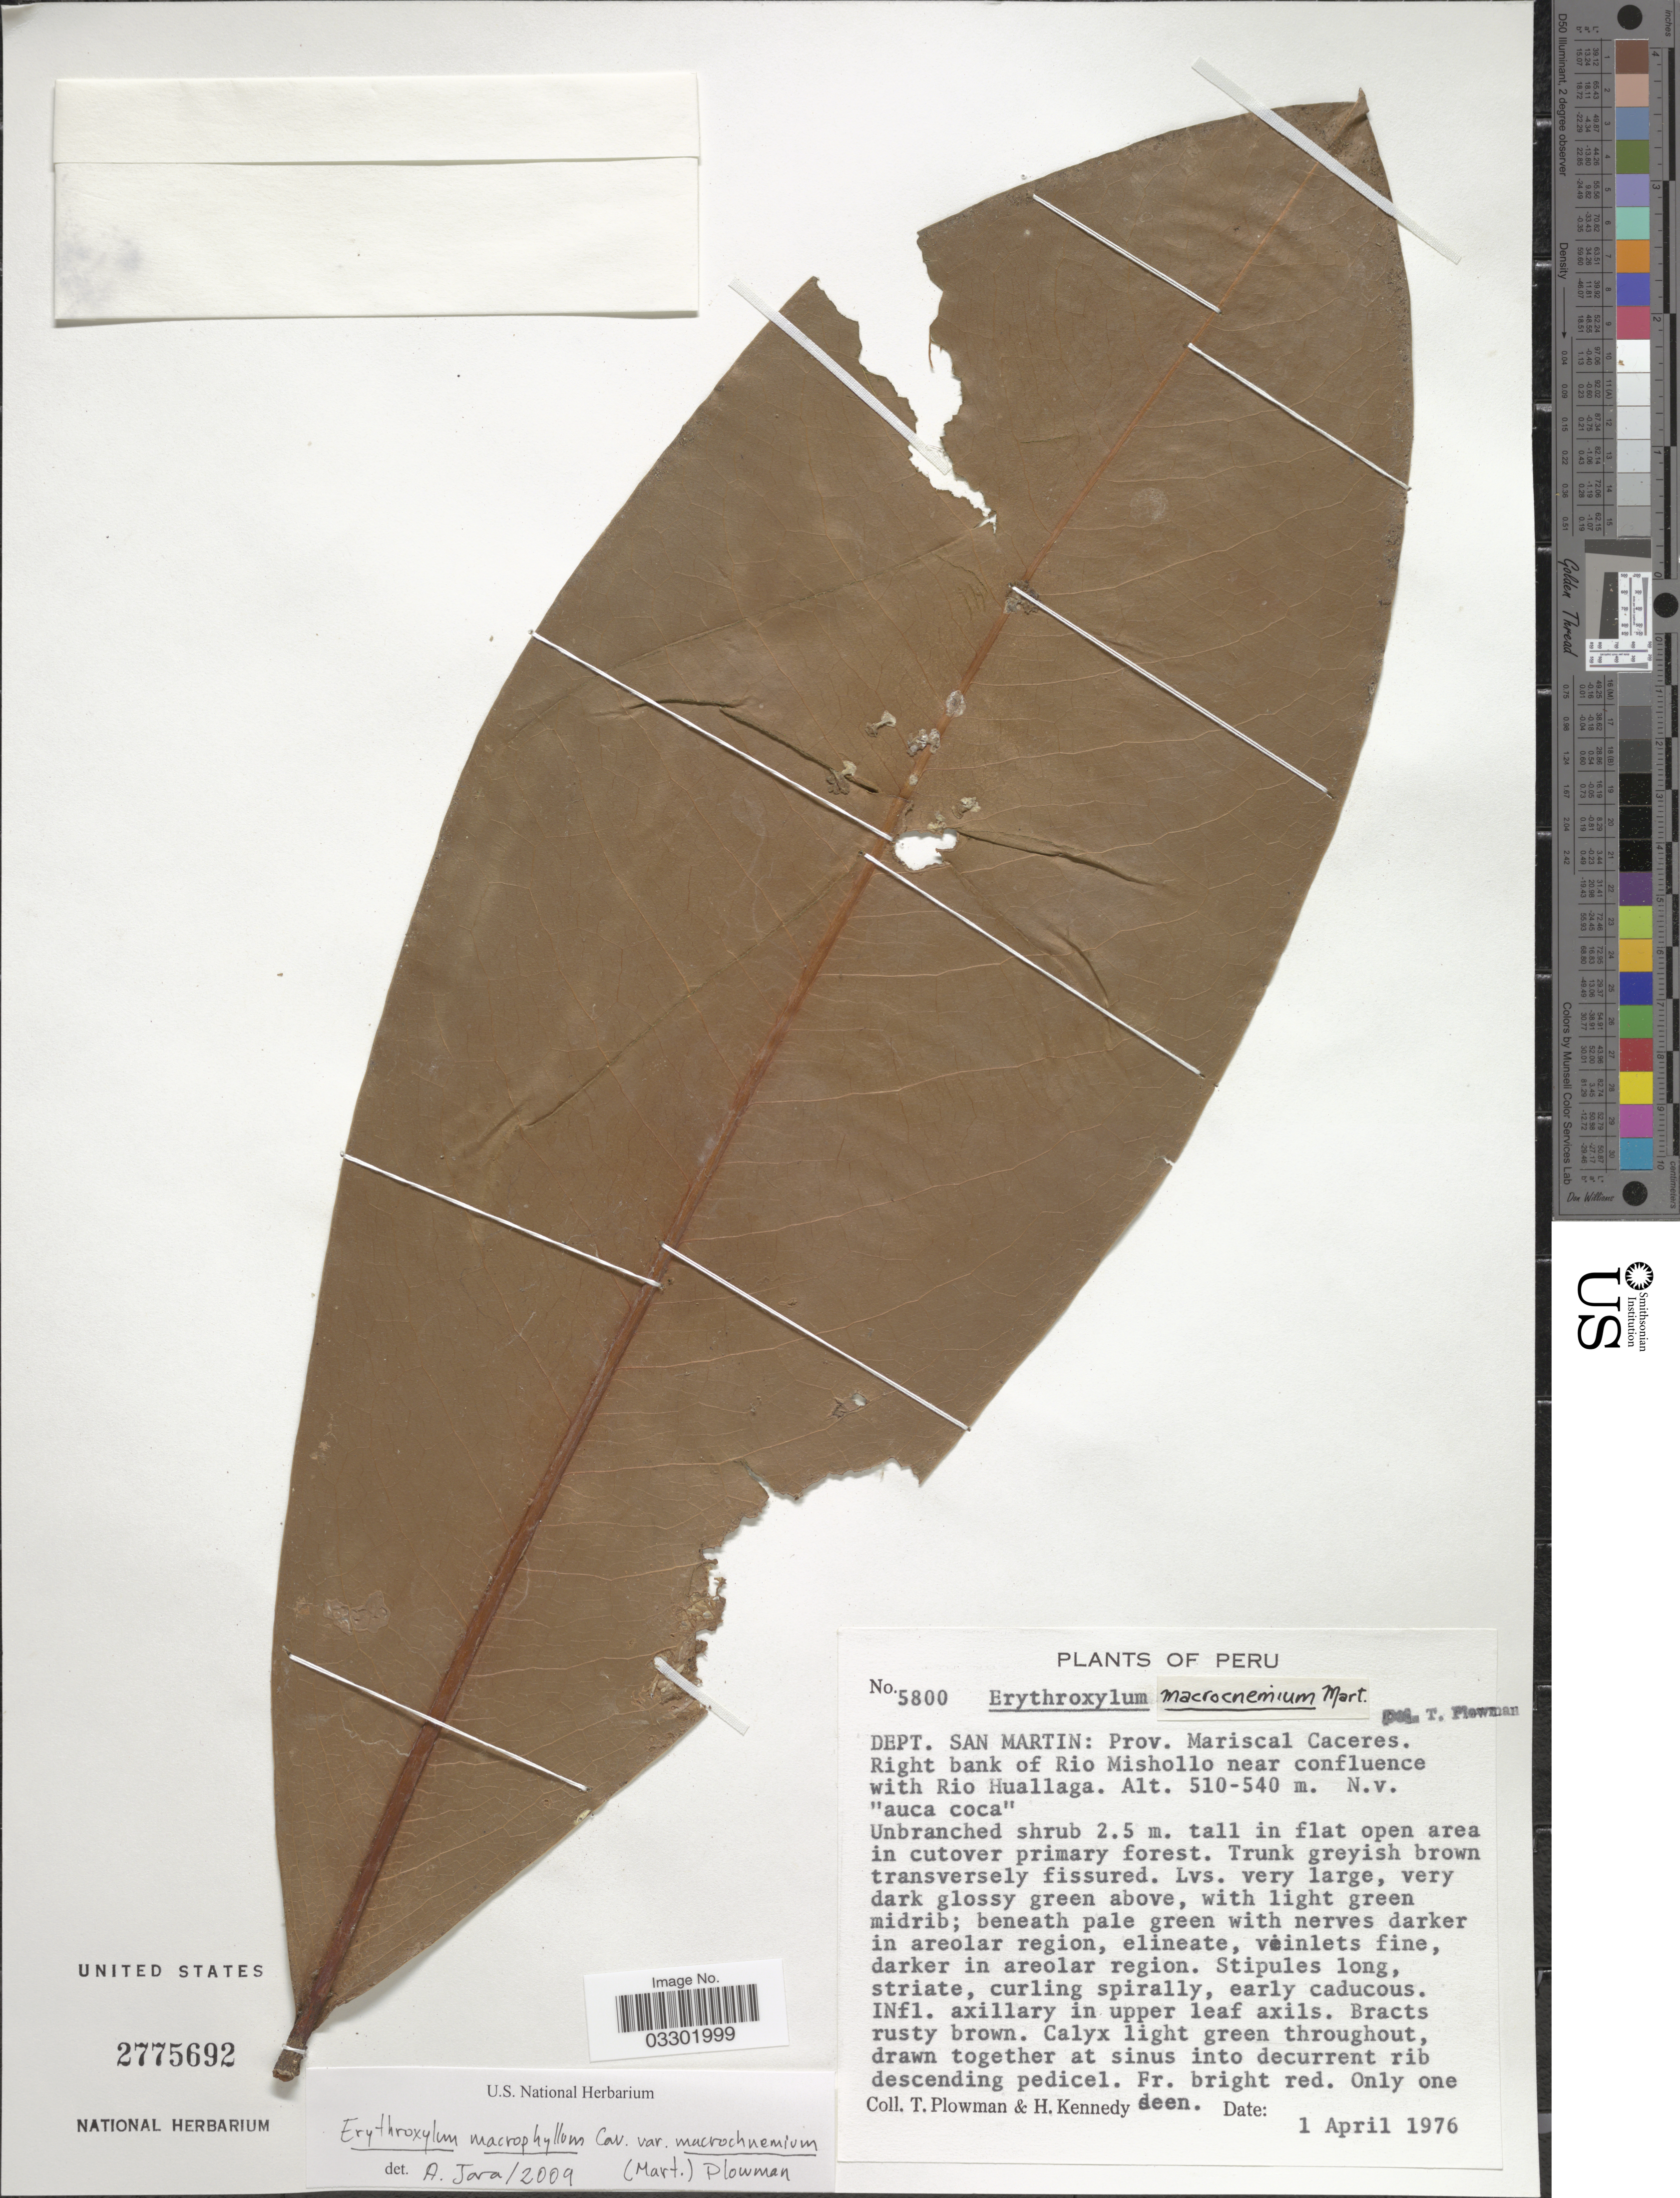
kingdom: Plantae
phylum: Tracheophyta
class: Magnoliopsida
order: Malpighiales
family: Erythroxylaceae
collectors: T. Plowman & H. Kennedy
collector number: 5800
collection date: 1976-04-01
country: Peru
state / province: San Martín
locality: Dep. San Martin: Prov. Mariscal Caceres. Right bank of Rio Mishollo near confluence with Rio Huallaga.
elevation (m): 510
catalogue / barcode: US 2775692